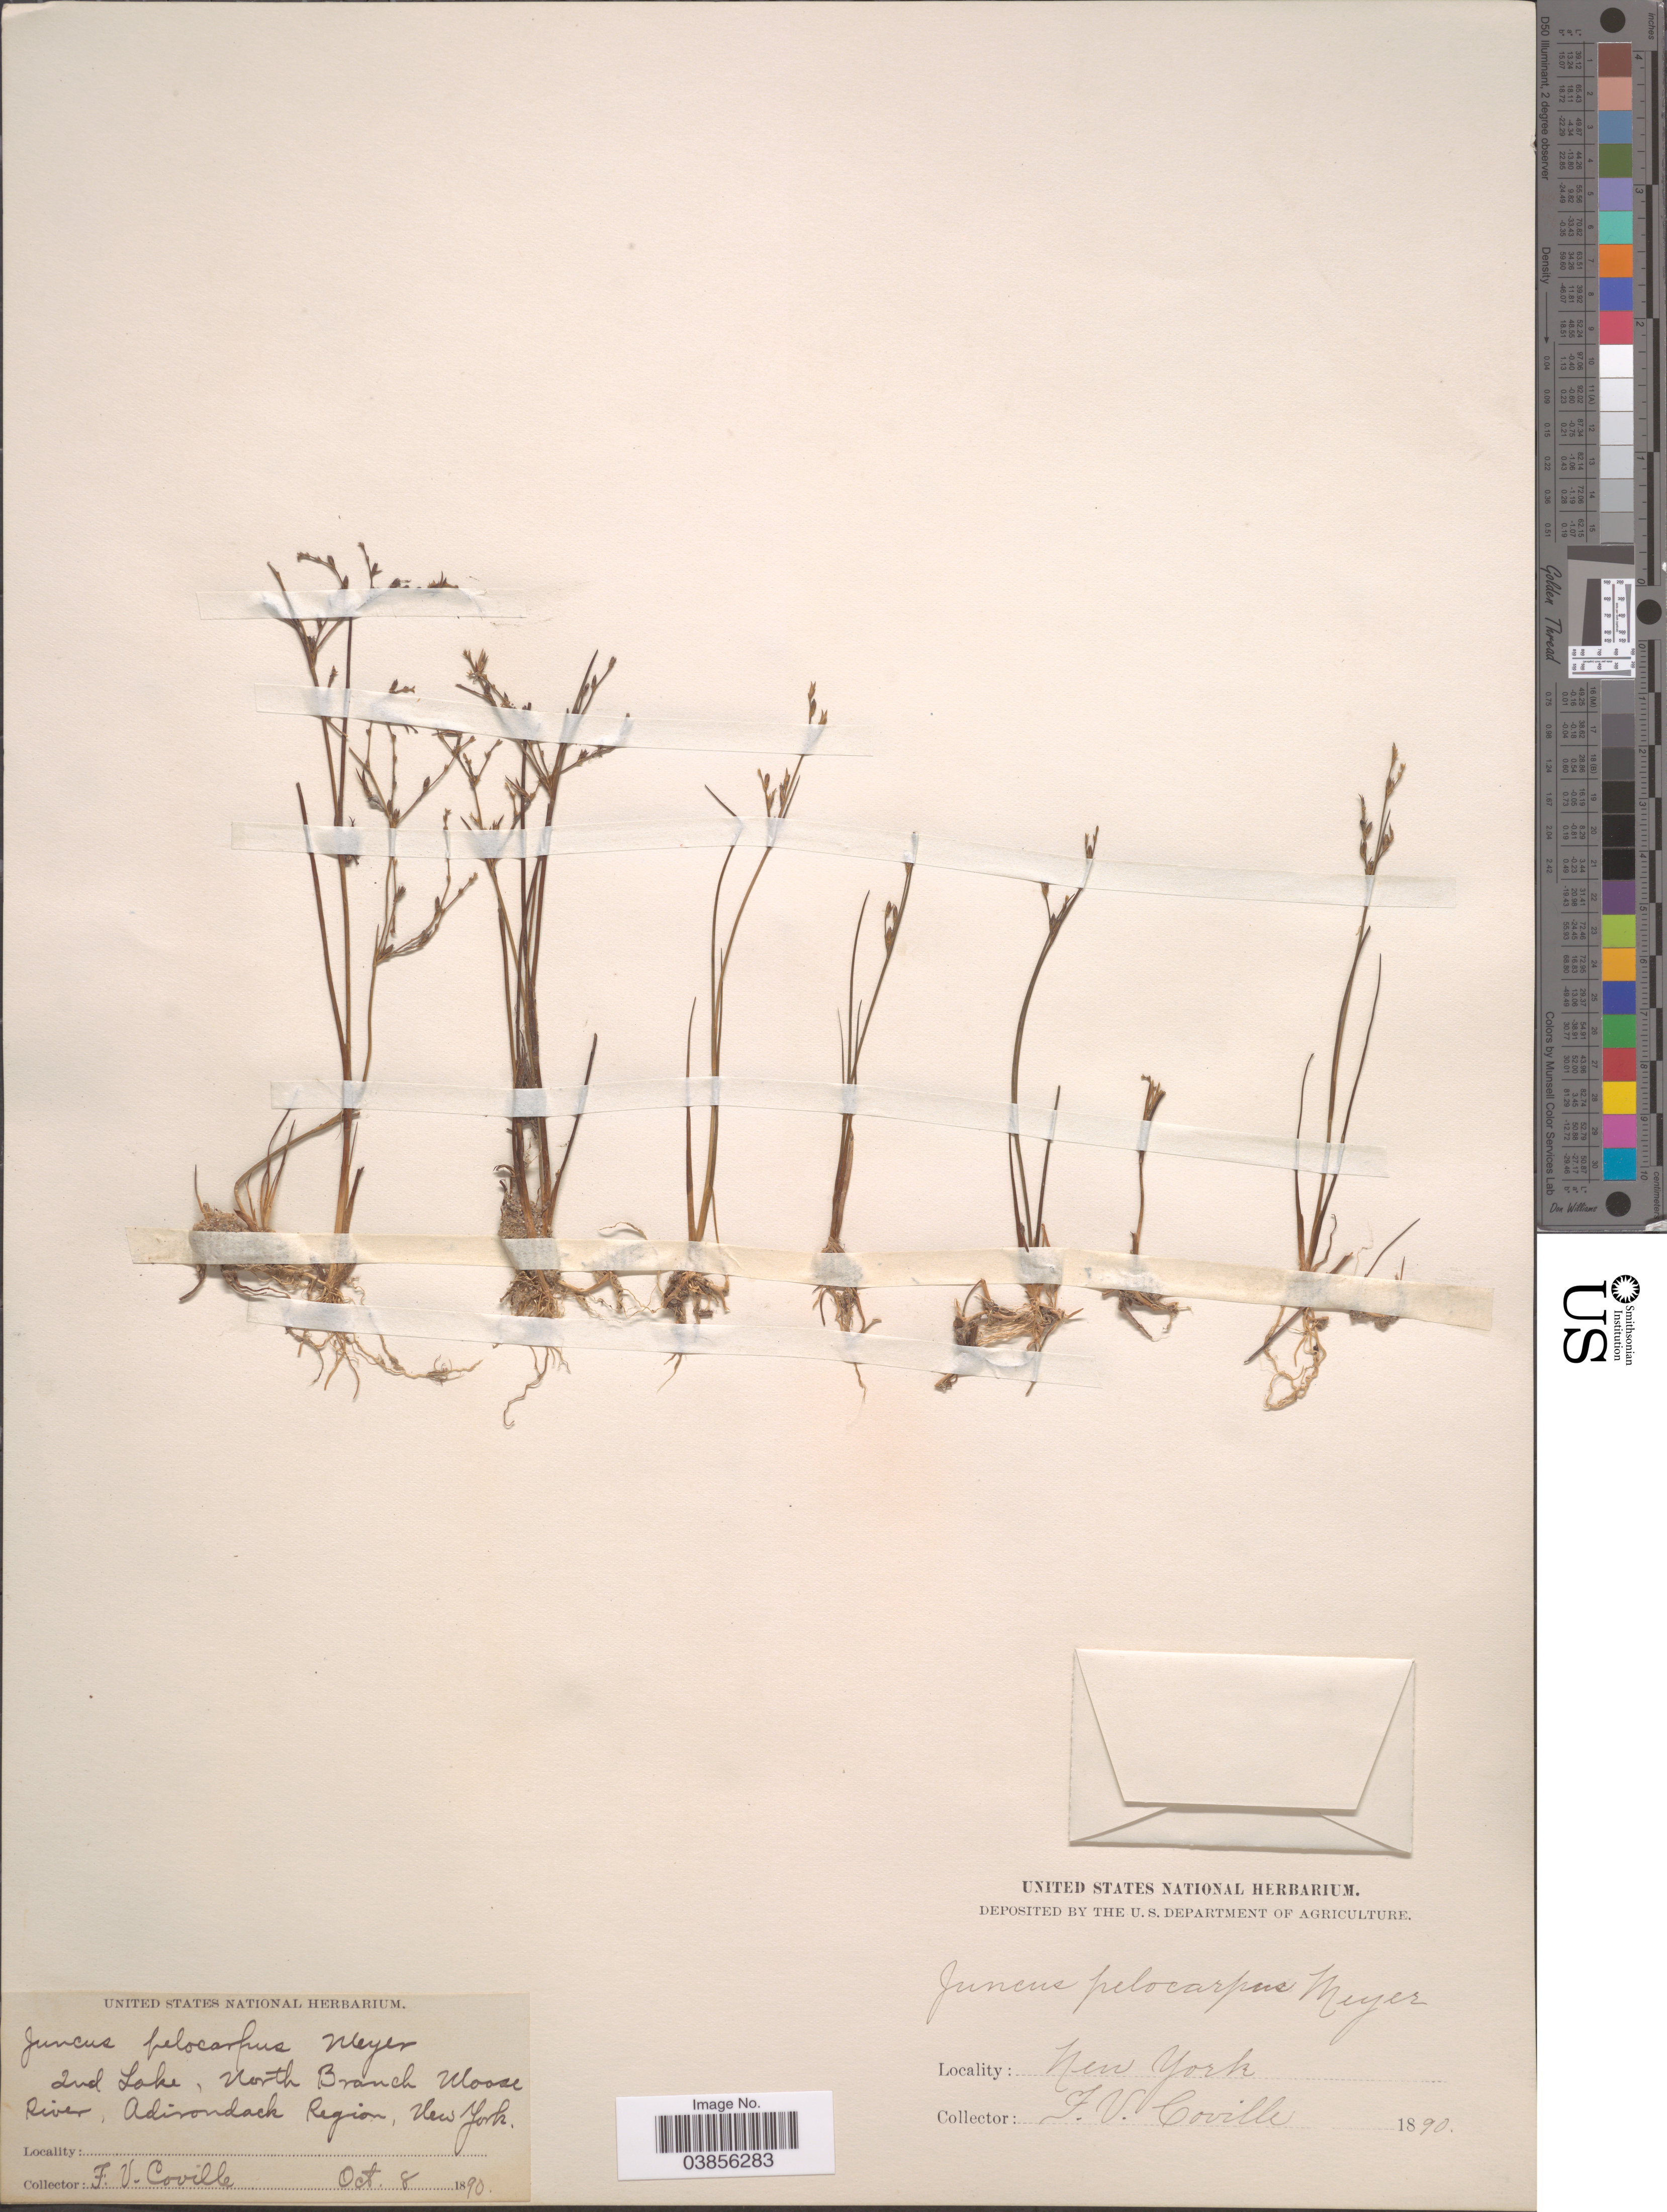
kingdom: Plantae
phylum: Tracheophyta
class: Liliopsida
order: Poales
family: Juncaceae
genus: Juncus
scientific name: Juncus pelocarpus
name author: E. Mey.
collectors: F. V. Coville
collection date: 1890-10-08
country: United States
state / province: New York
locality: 2nd Lake, North Branch of Moose River, Adirondack Region.